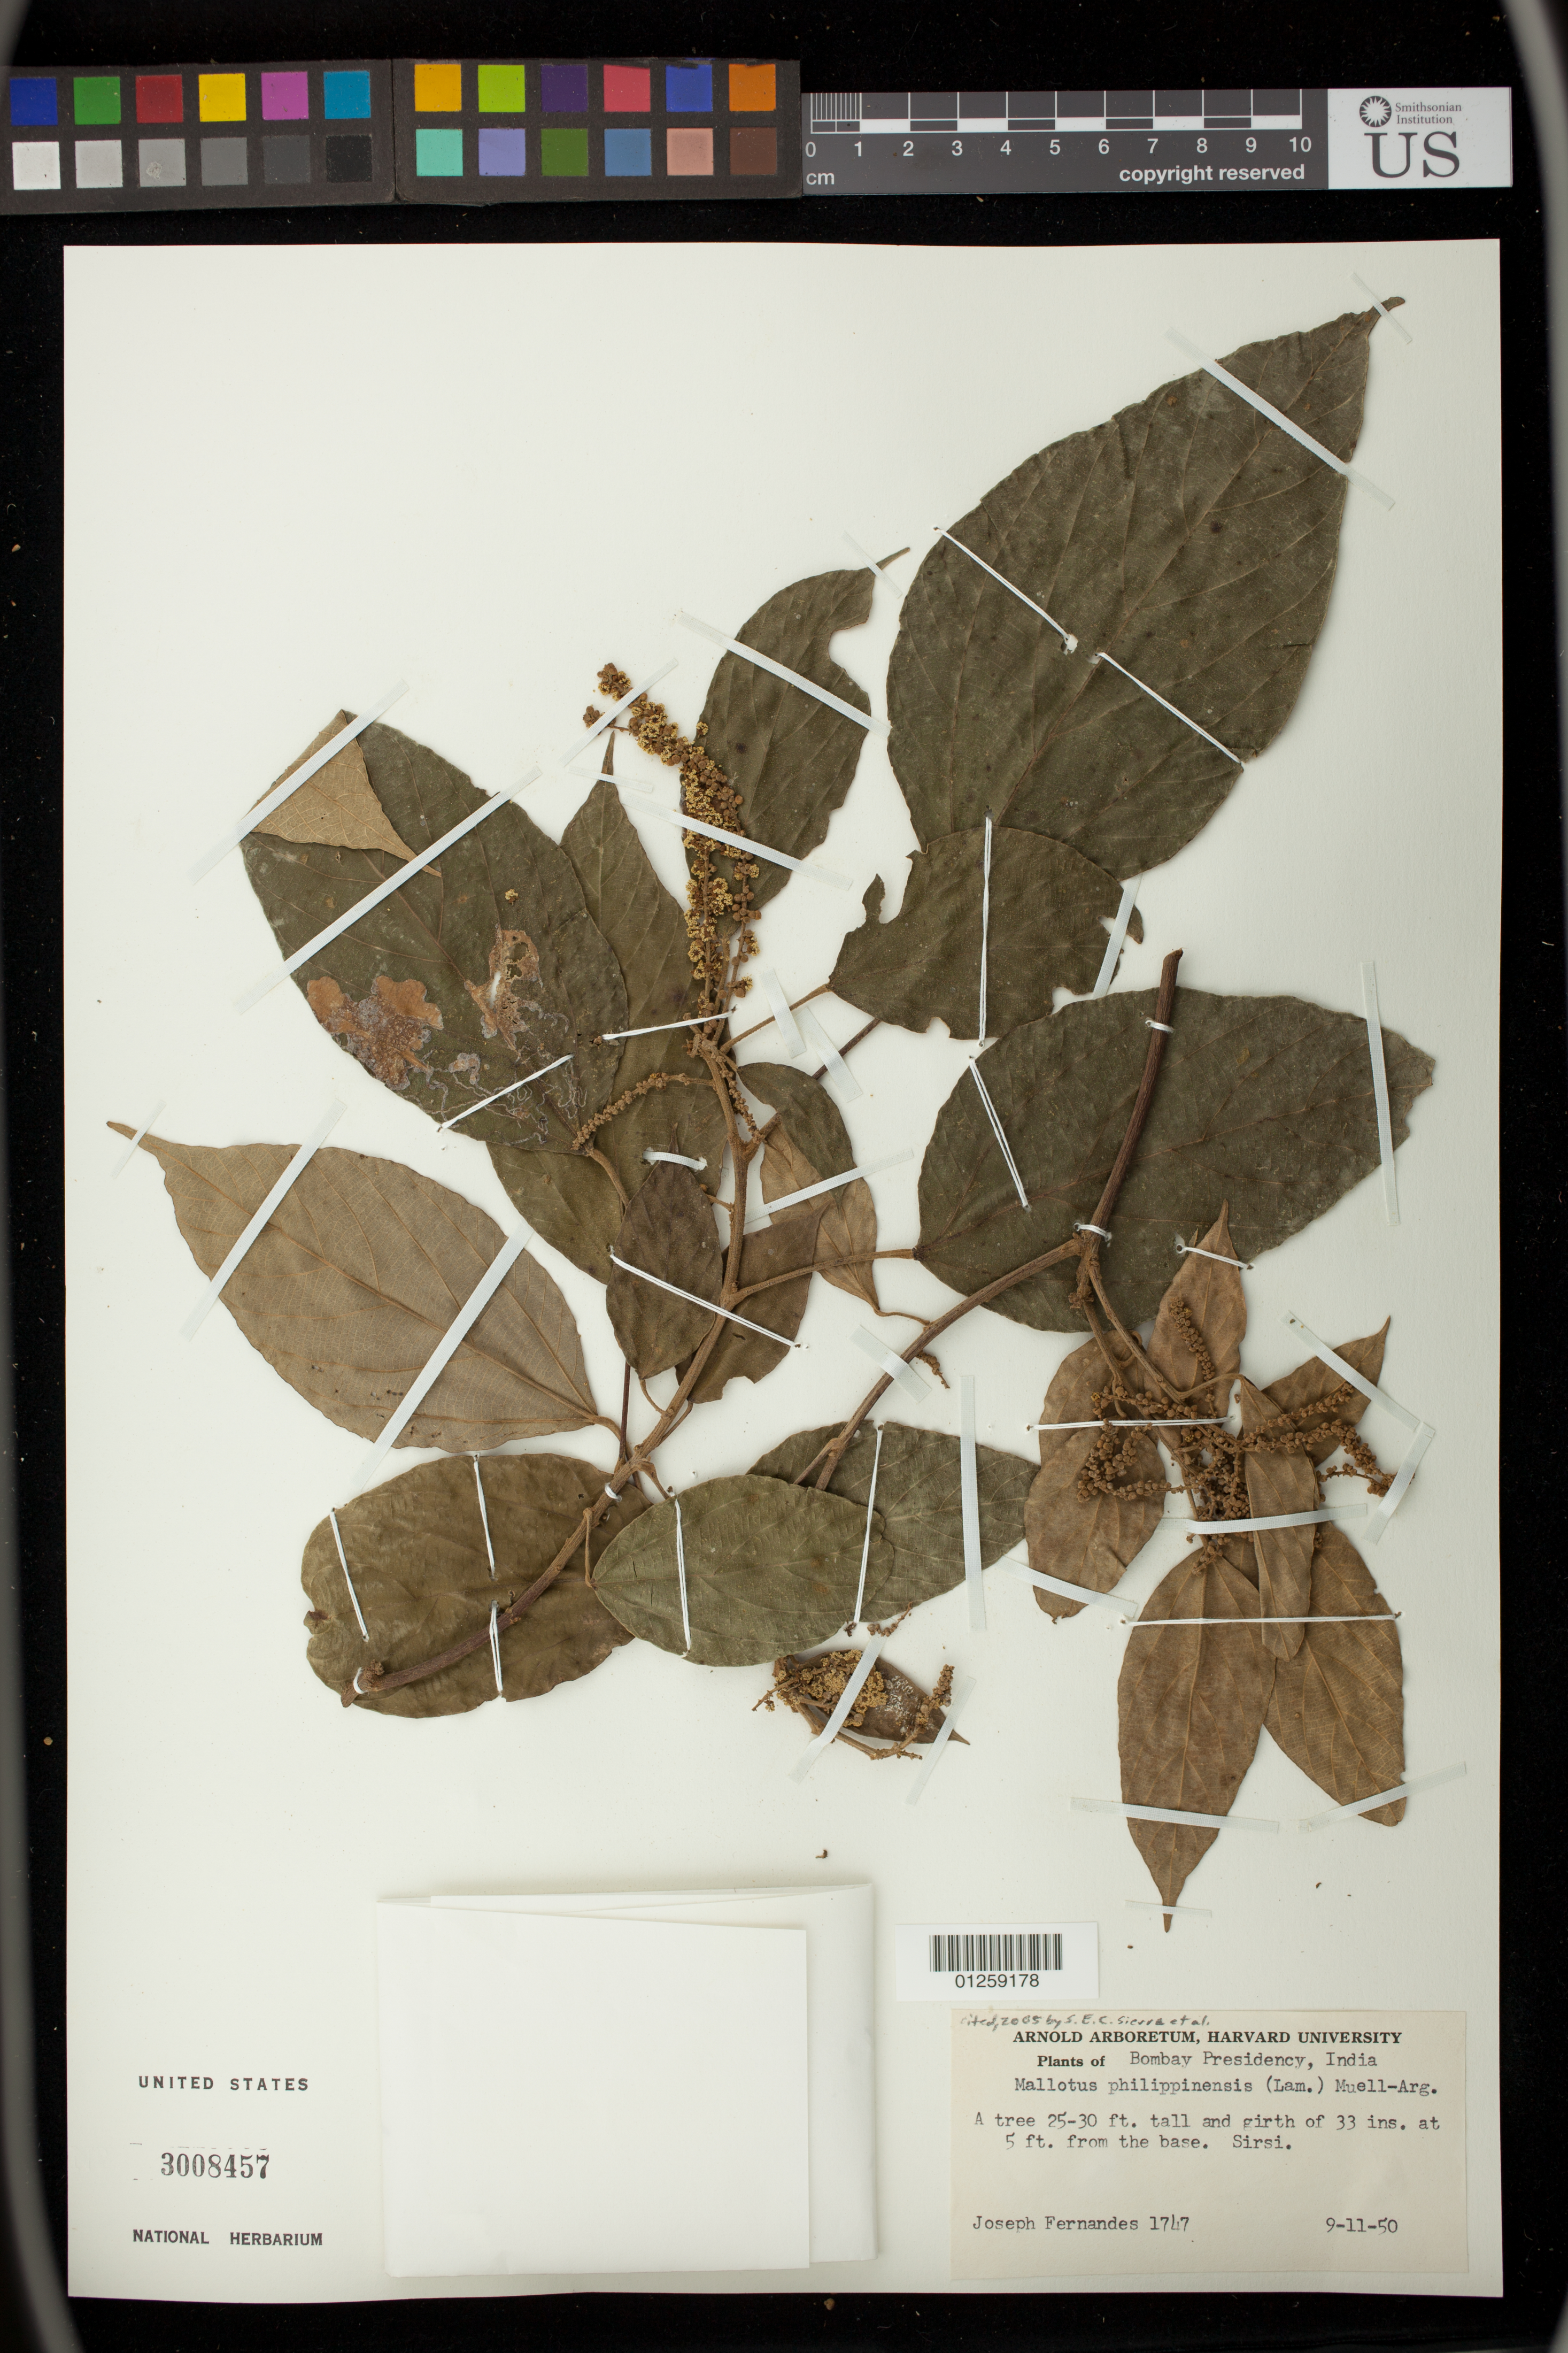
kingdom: Plantae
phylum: Tracheophyta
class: Magnoliopsida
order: Malpighiales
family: Euphorbiaceae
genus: Mallotus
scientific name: Mallotus philippensis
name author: (Lam.) Müll. Arg.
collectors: J. Fernandes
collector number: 1747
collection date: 1950-11-09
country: India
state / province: Maharashtra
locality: Bombay Presidency. Sirsi.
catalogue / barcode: US 3008457